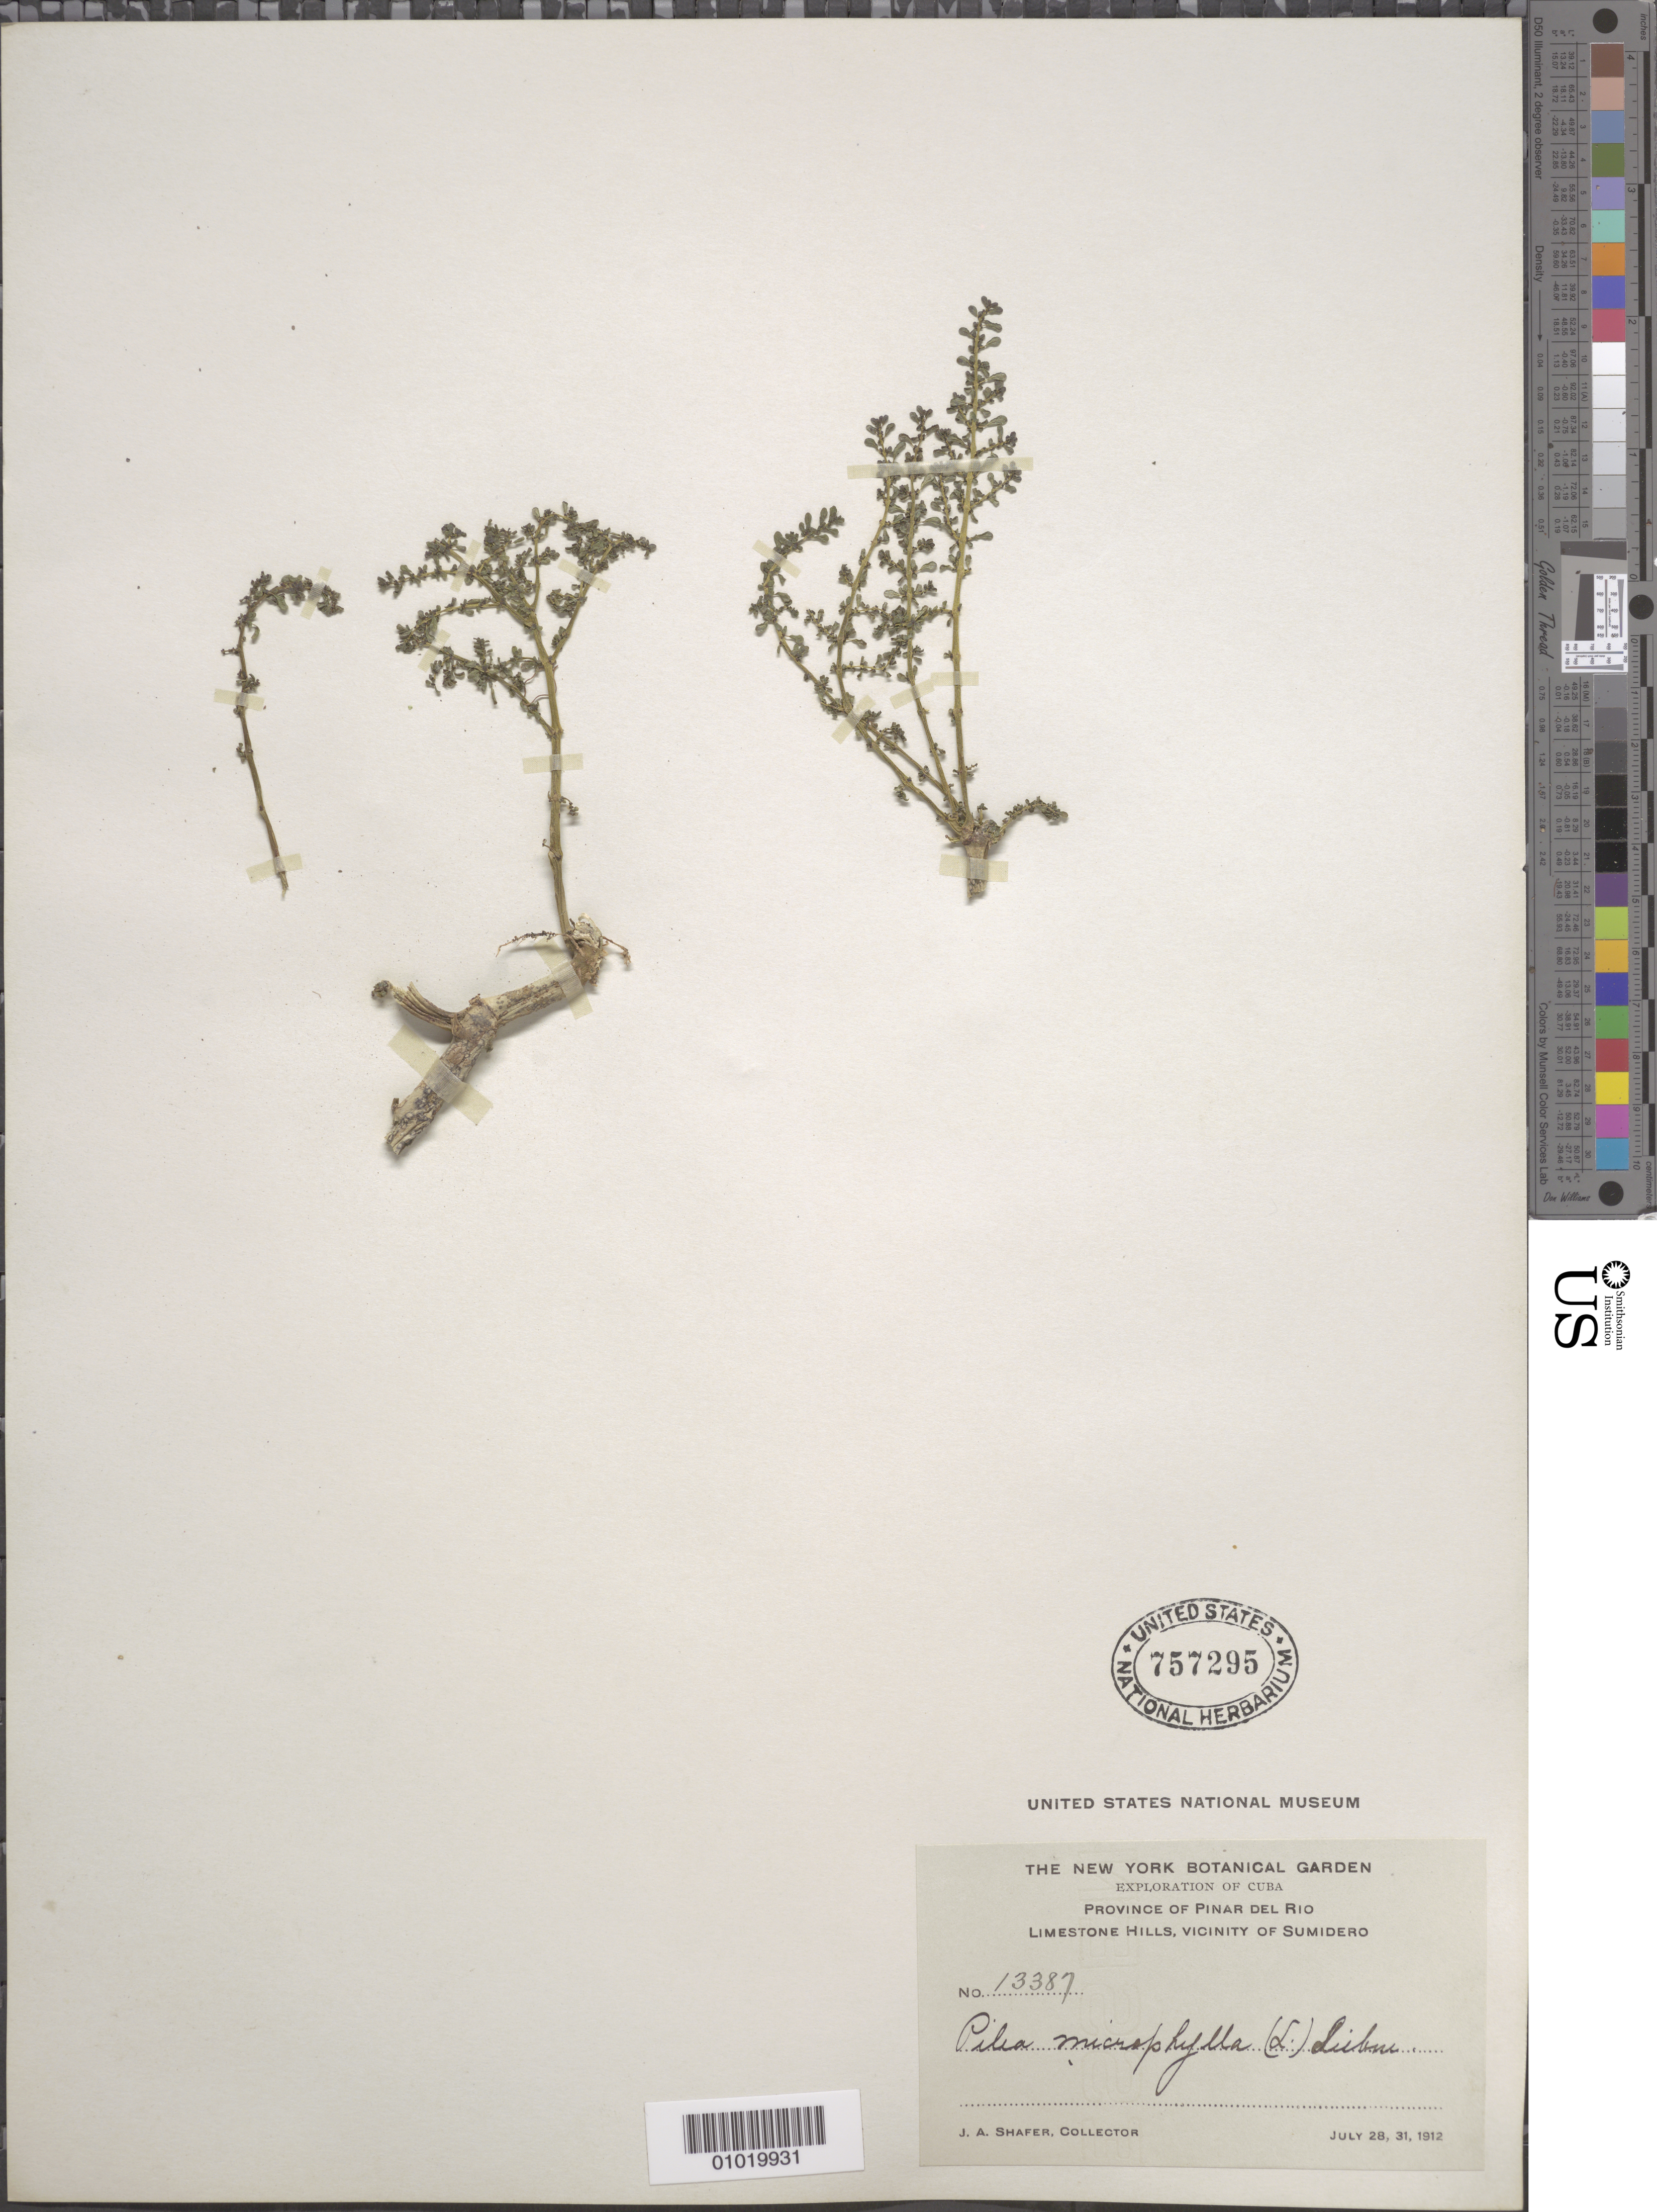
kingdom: Plantae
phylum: Tracheophyta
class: Magnoliopsida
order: Rosales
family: Urticaceae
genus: Pilea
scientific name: Pilea microphylla var. microphylla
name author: (L.) Liebm.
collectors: J. A. Shafer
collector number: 13387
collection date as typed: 28 Jul 1912 and 31 Jul 1912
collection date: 1912-07-28,1912-07-31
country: Cuba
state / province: Pinar del Rio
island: Cuba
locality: Pinar del Rio, Limestone Hills, Vicinity of Sumidero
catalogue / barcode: US 757295